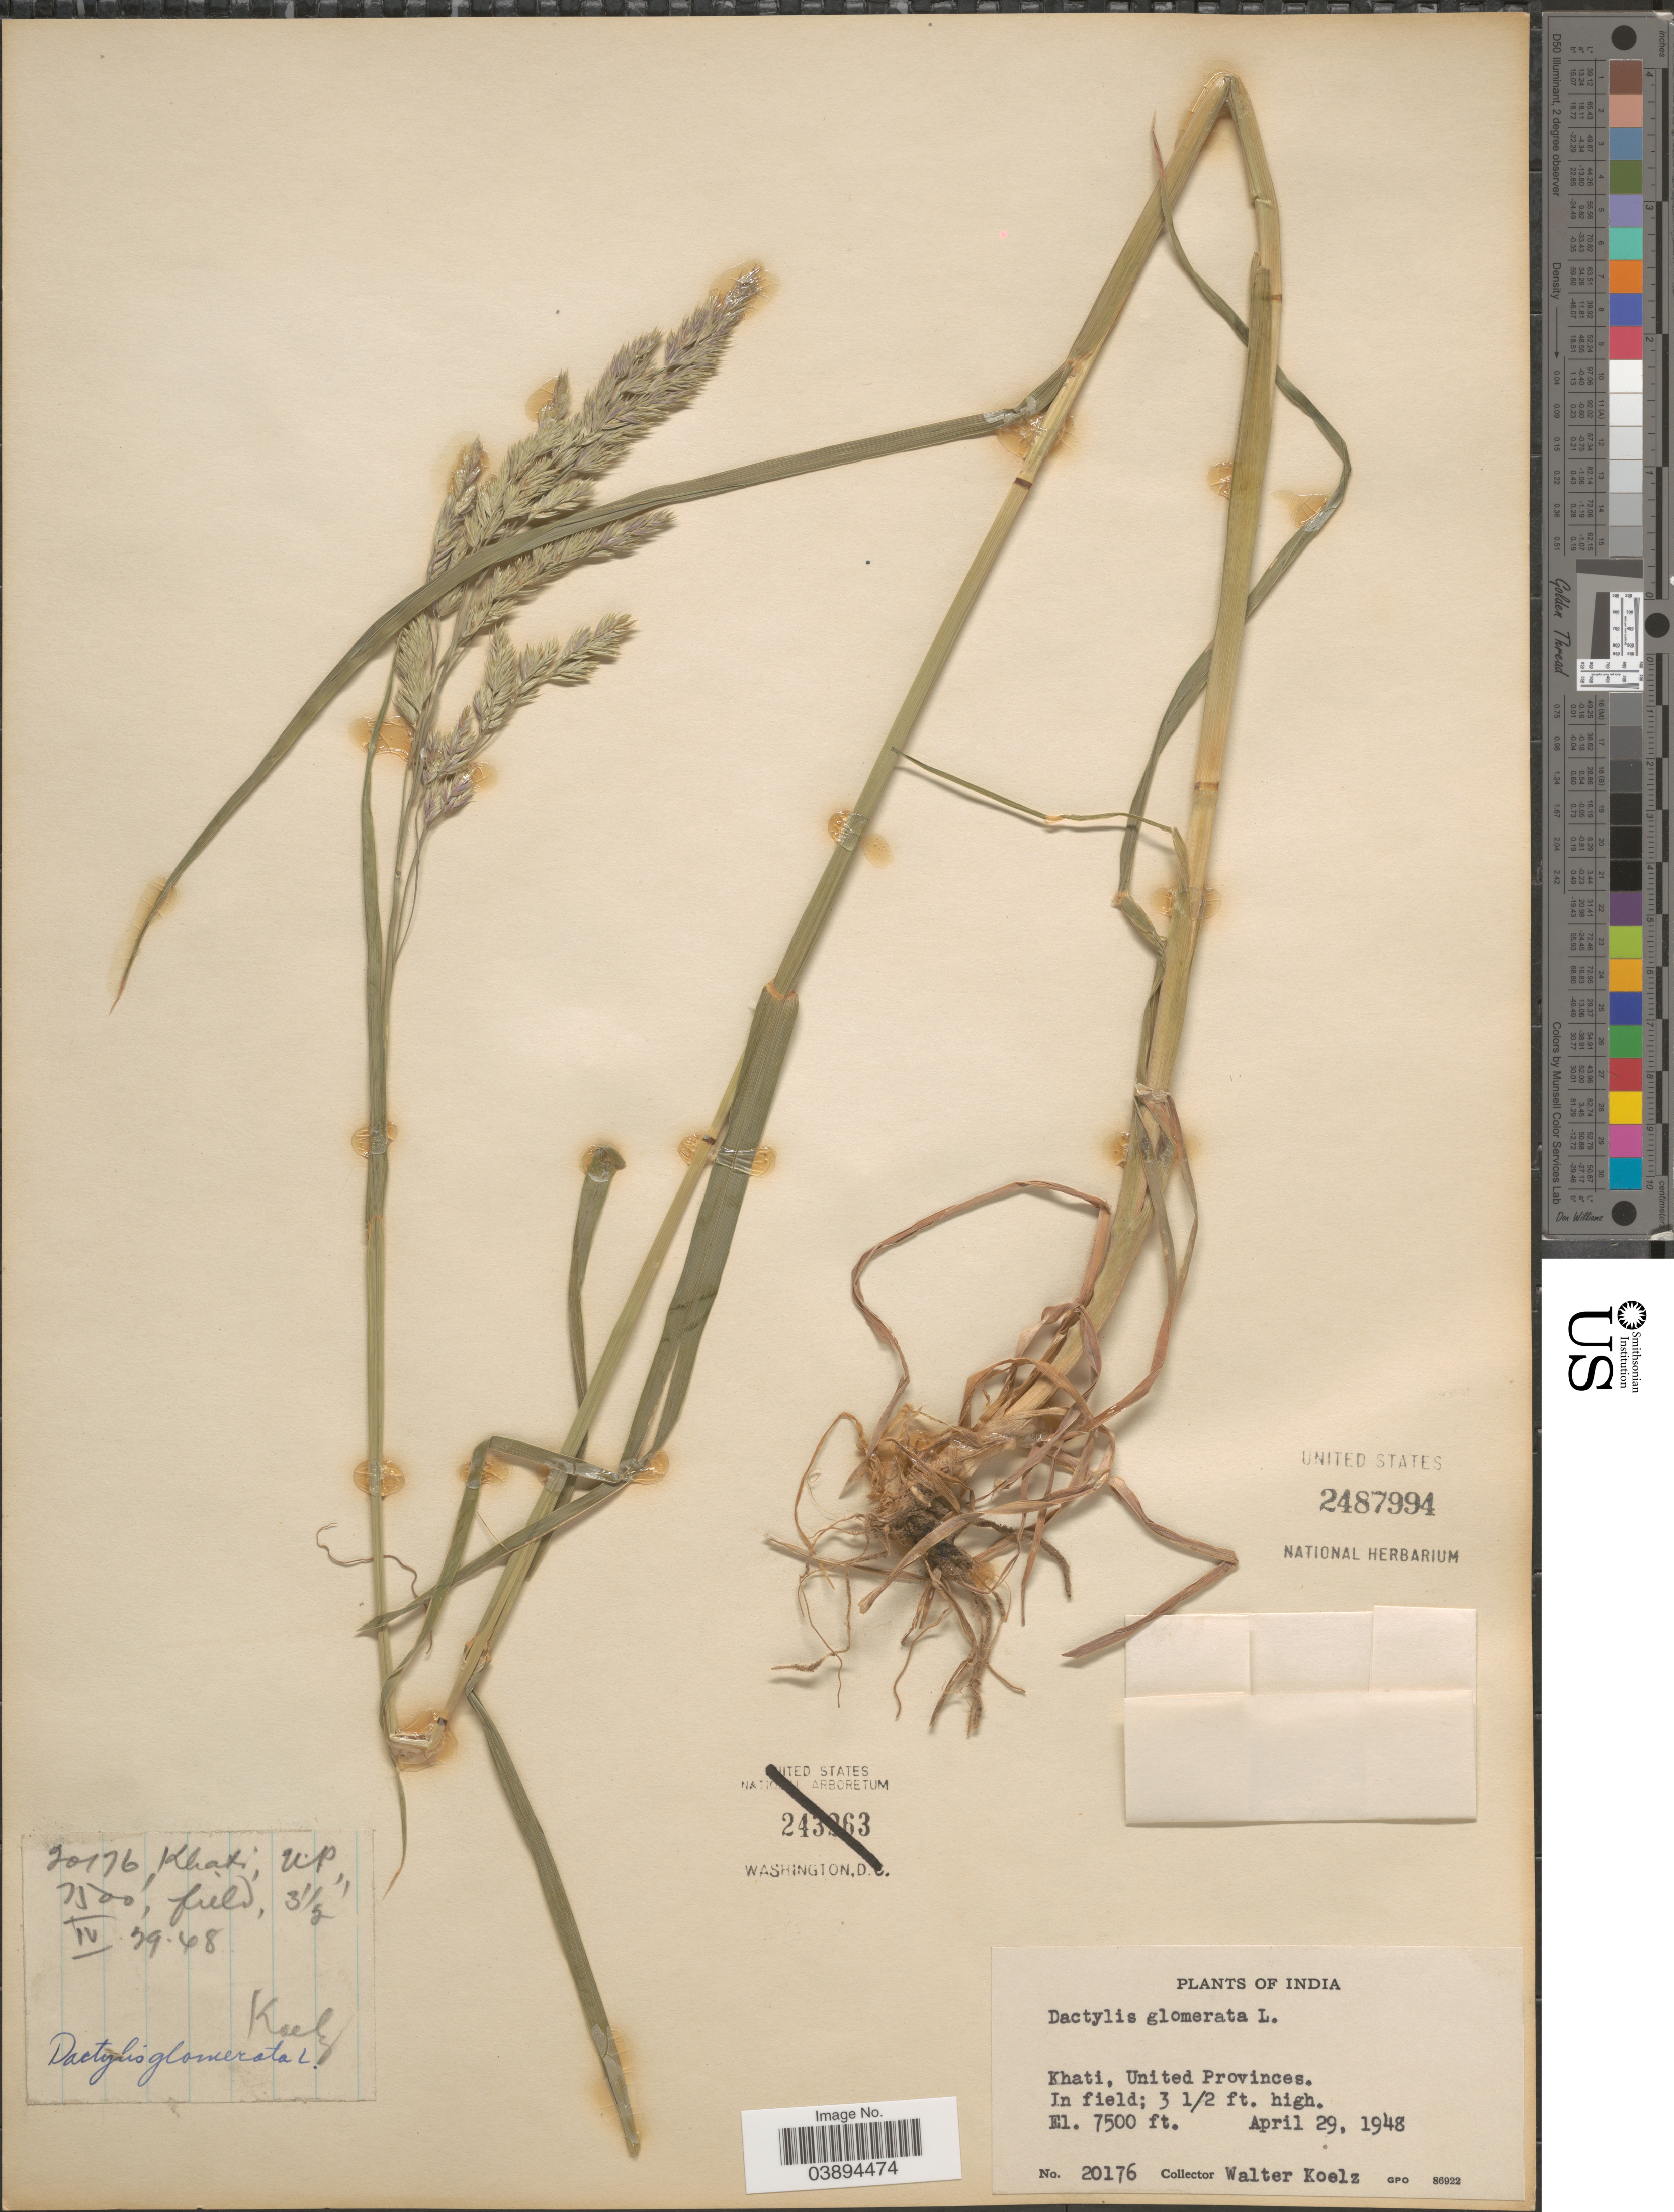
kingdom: Plantae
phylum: Tracheophyta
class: Liliopsida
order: Poales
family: Poaceae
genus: Dactylis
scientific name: Dactylis glomerata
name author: L.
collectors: W. N. Koelz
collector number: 20176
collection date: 1948-04-29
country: India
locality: Khati, United Provinces.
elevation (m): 2286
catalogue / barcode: US 2487994